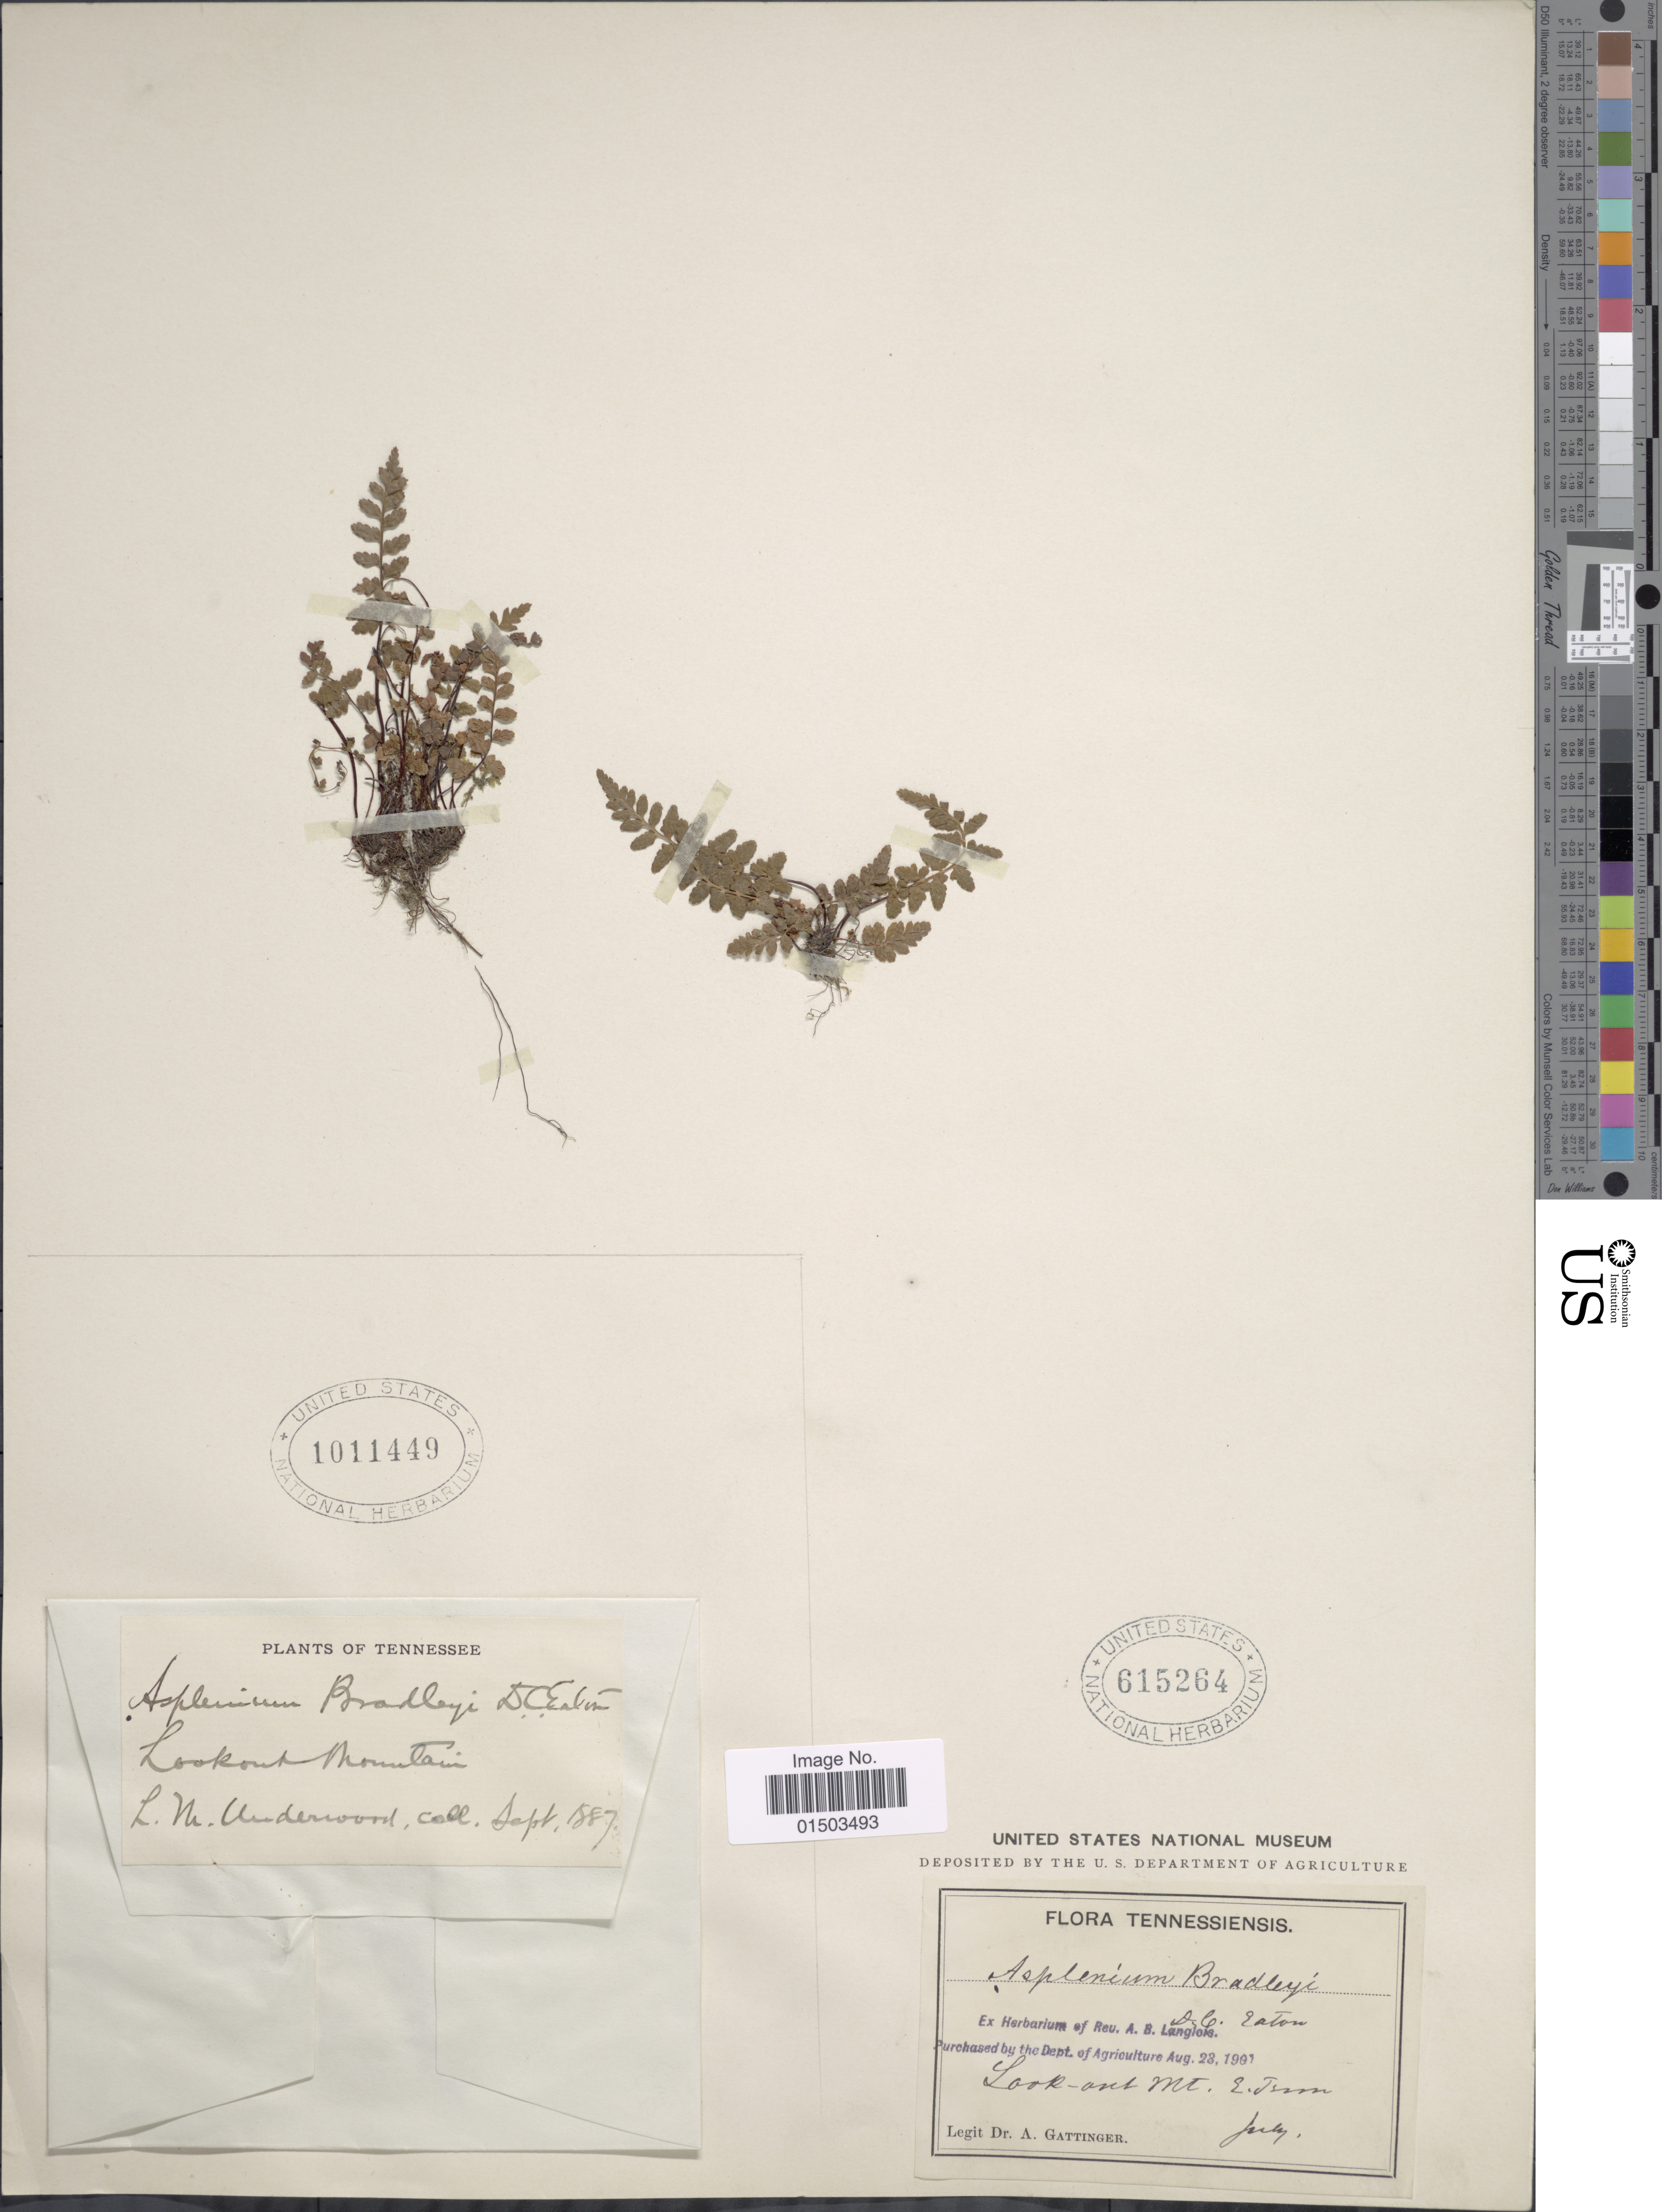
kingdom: Plantae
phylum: Tracheophyta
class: Polypodiopsida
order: Polypodiales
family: Aspleniaceae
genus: Asplenium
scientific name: Asplenium bradleyi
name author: D.C. Eaton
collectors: L. M. Underwood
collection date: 1887-09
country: United States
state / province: Tennessee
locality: Tennessee, Lookout Mountain.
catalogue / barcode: US 1011449